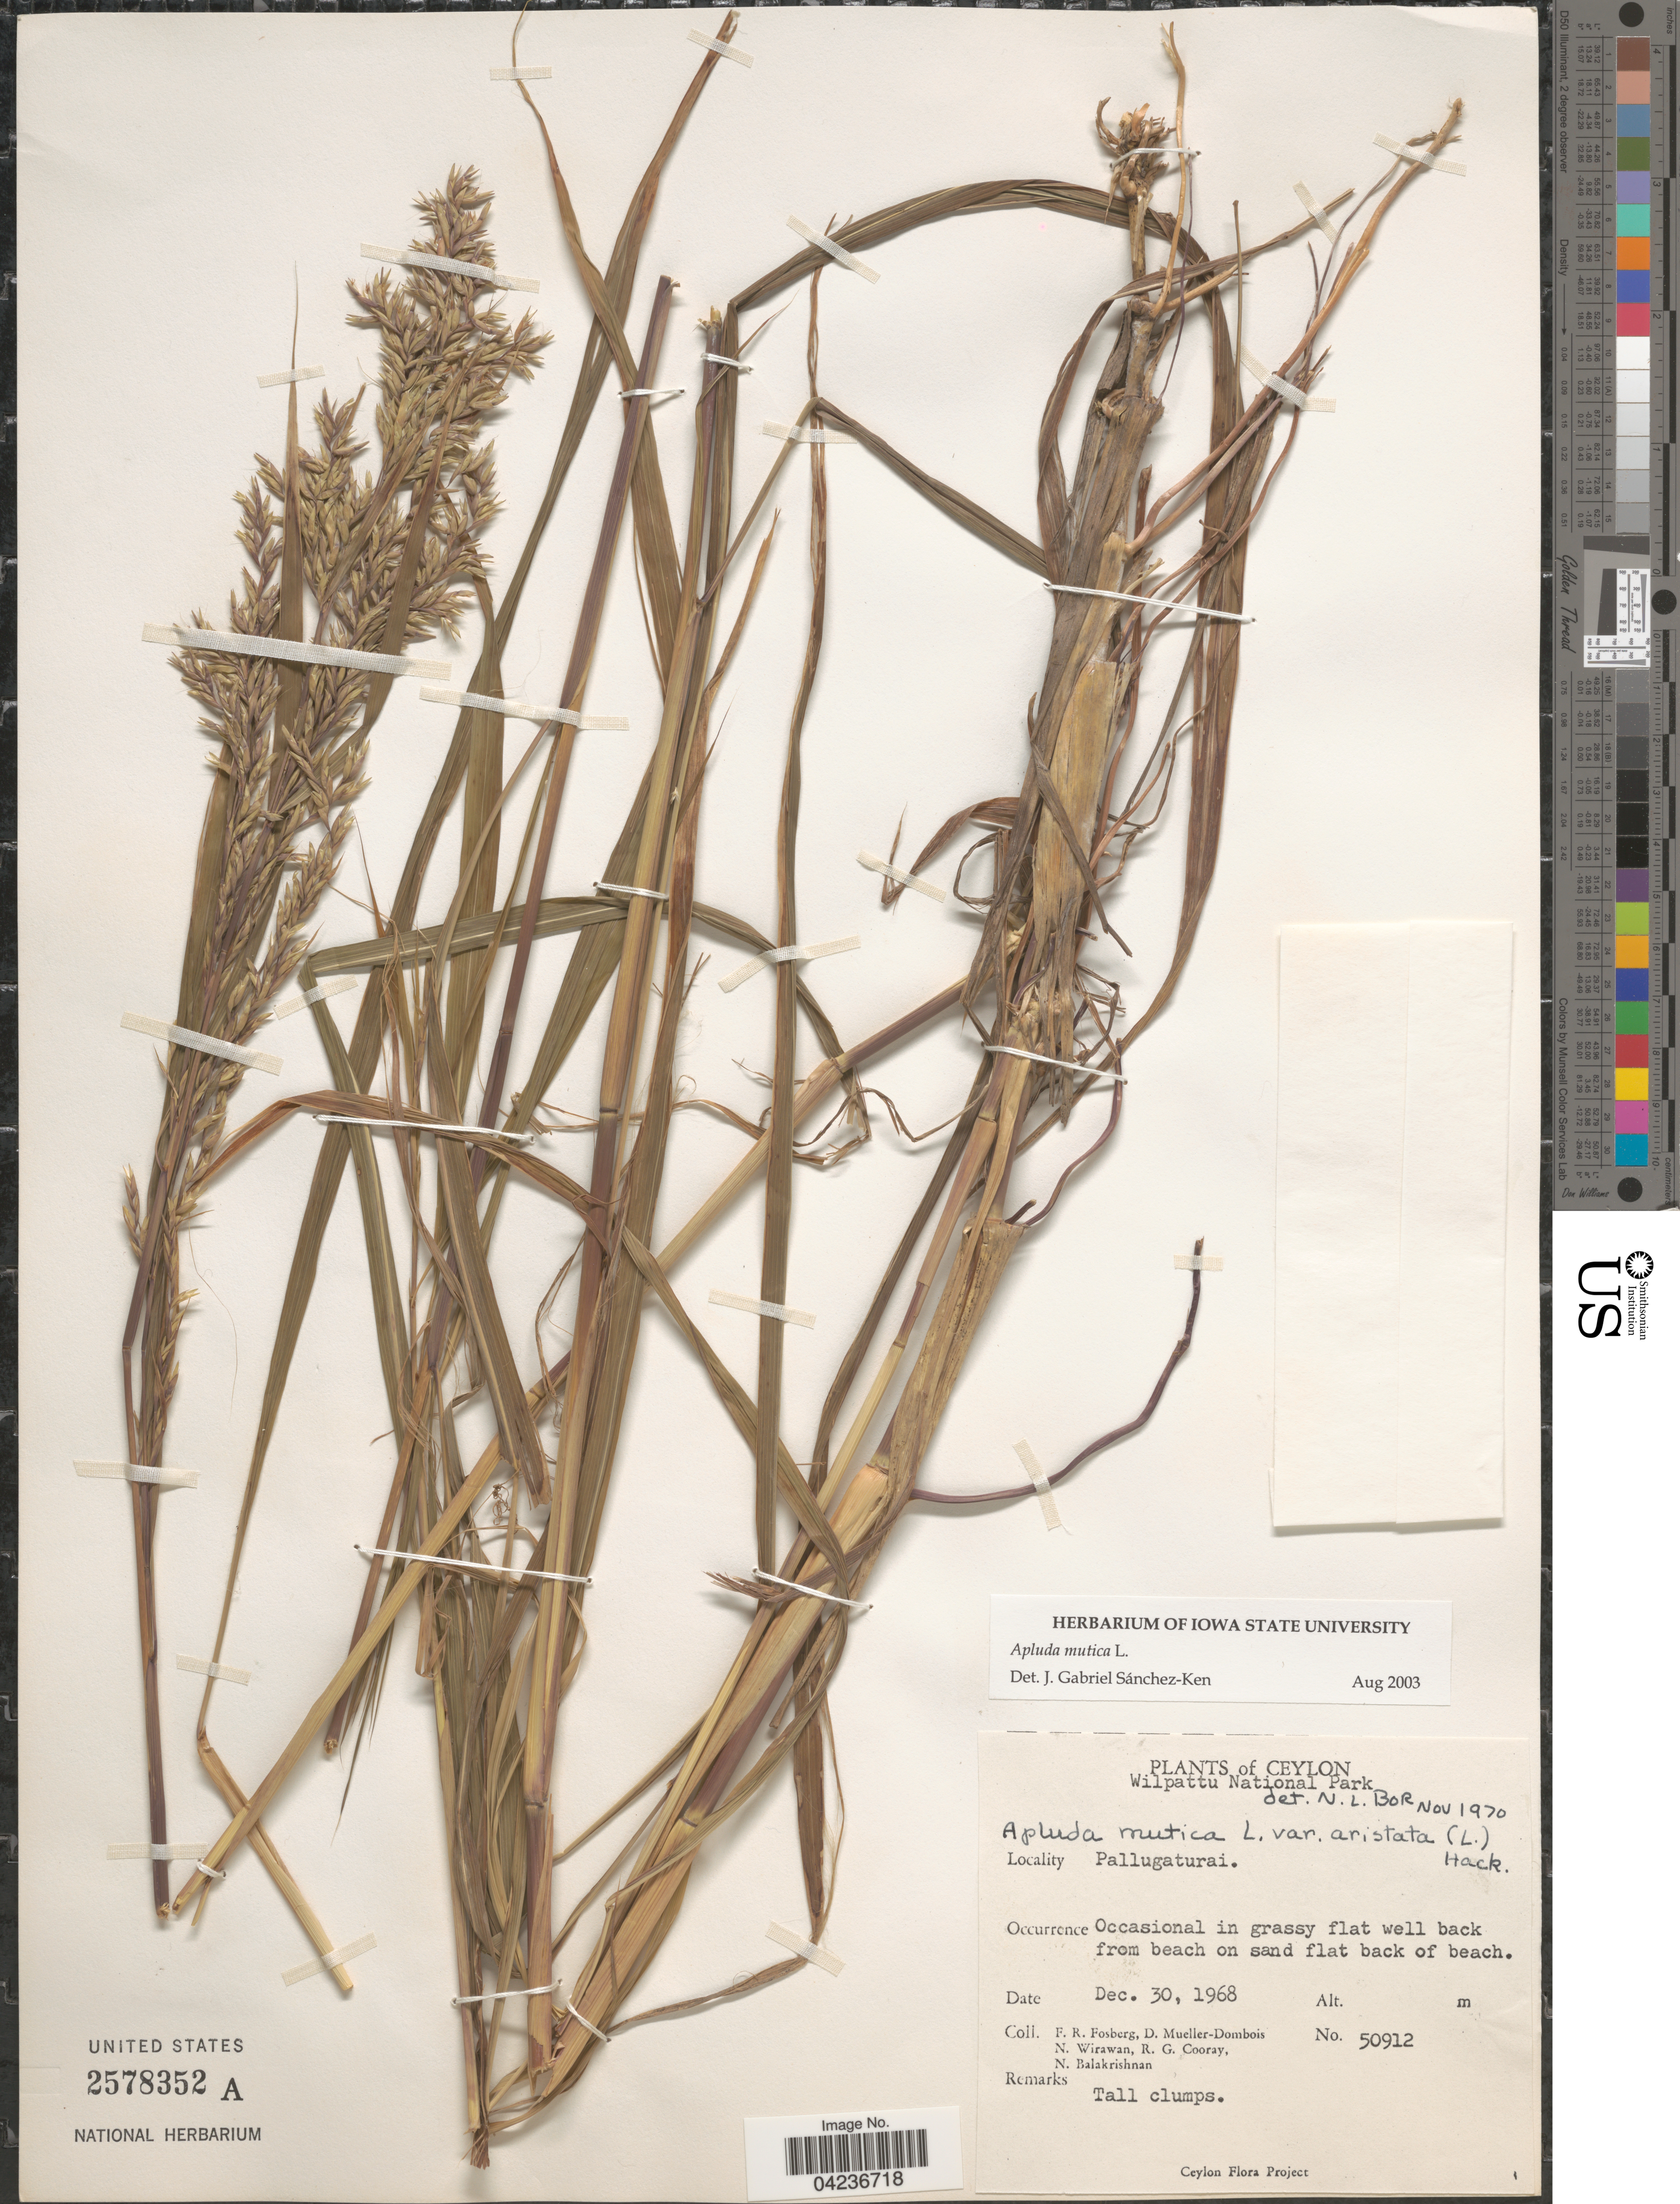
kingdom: Plantae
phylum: Tracheophyta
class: Liliopsida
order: Poales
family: Poaceae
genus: Apluda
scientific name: Apluda mutica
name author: L.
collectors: F. R. Fosberg, D. Mueller-Dombois, N. Wirawan, R. Cooray & N. Balakrishnan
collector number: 50912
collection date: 1968-12-30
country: Sri Lanka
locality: Ceylon. Wilpattu National Park. Pallugaturai.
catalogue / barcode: US 2578352A